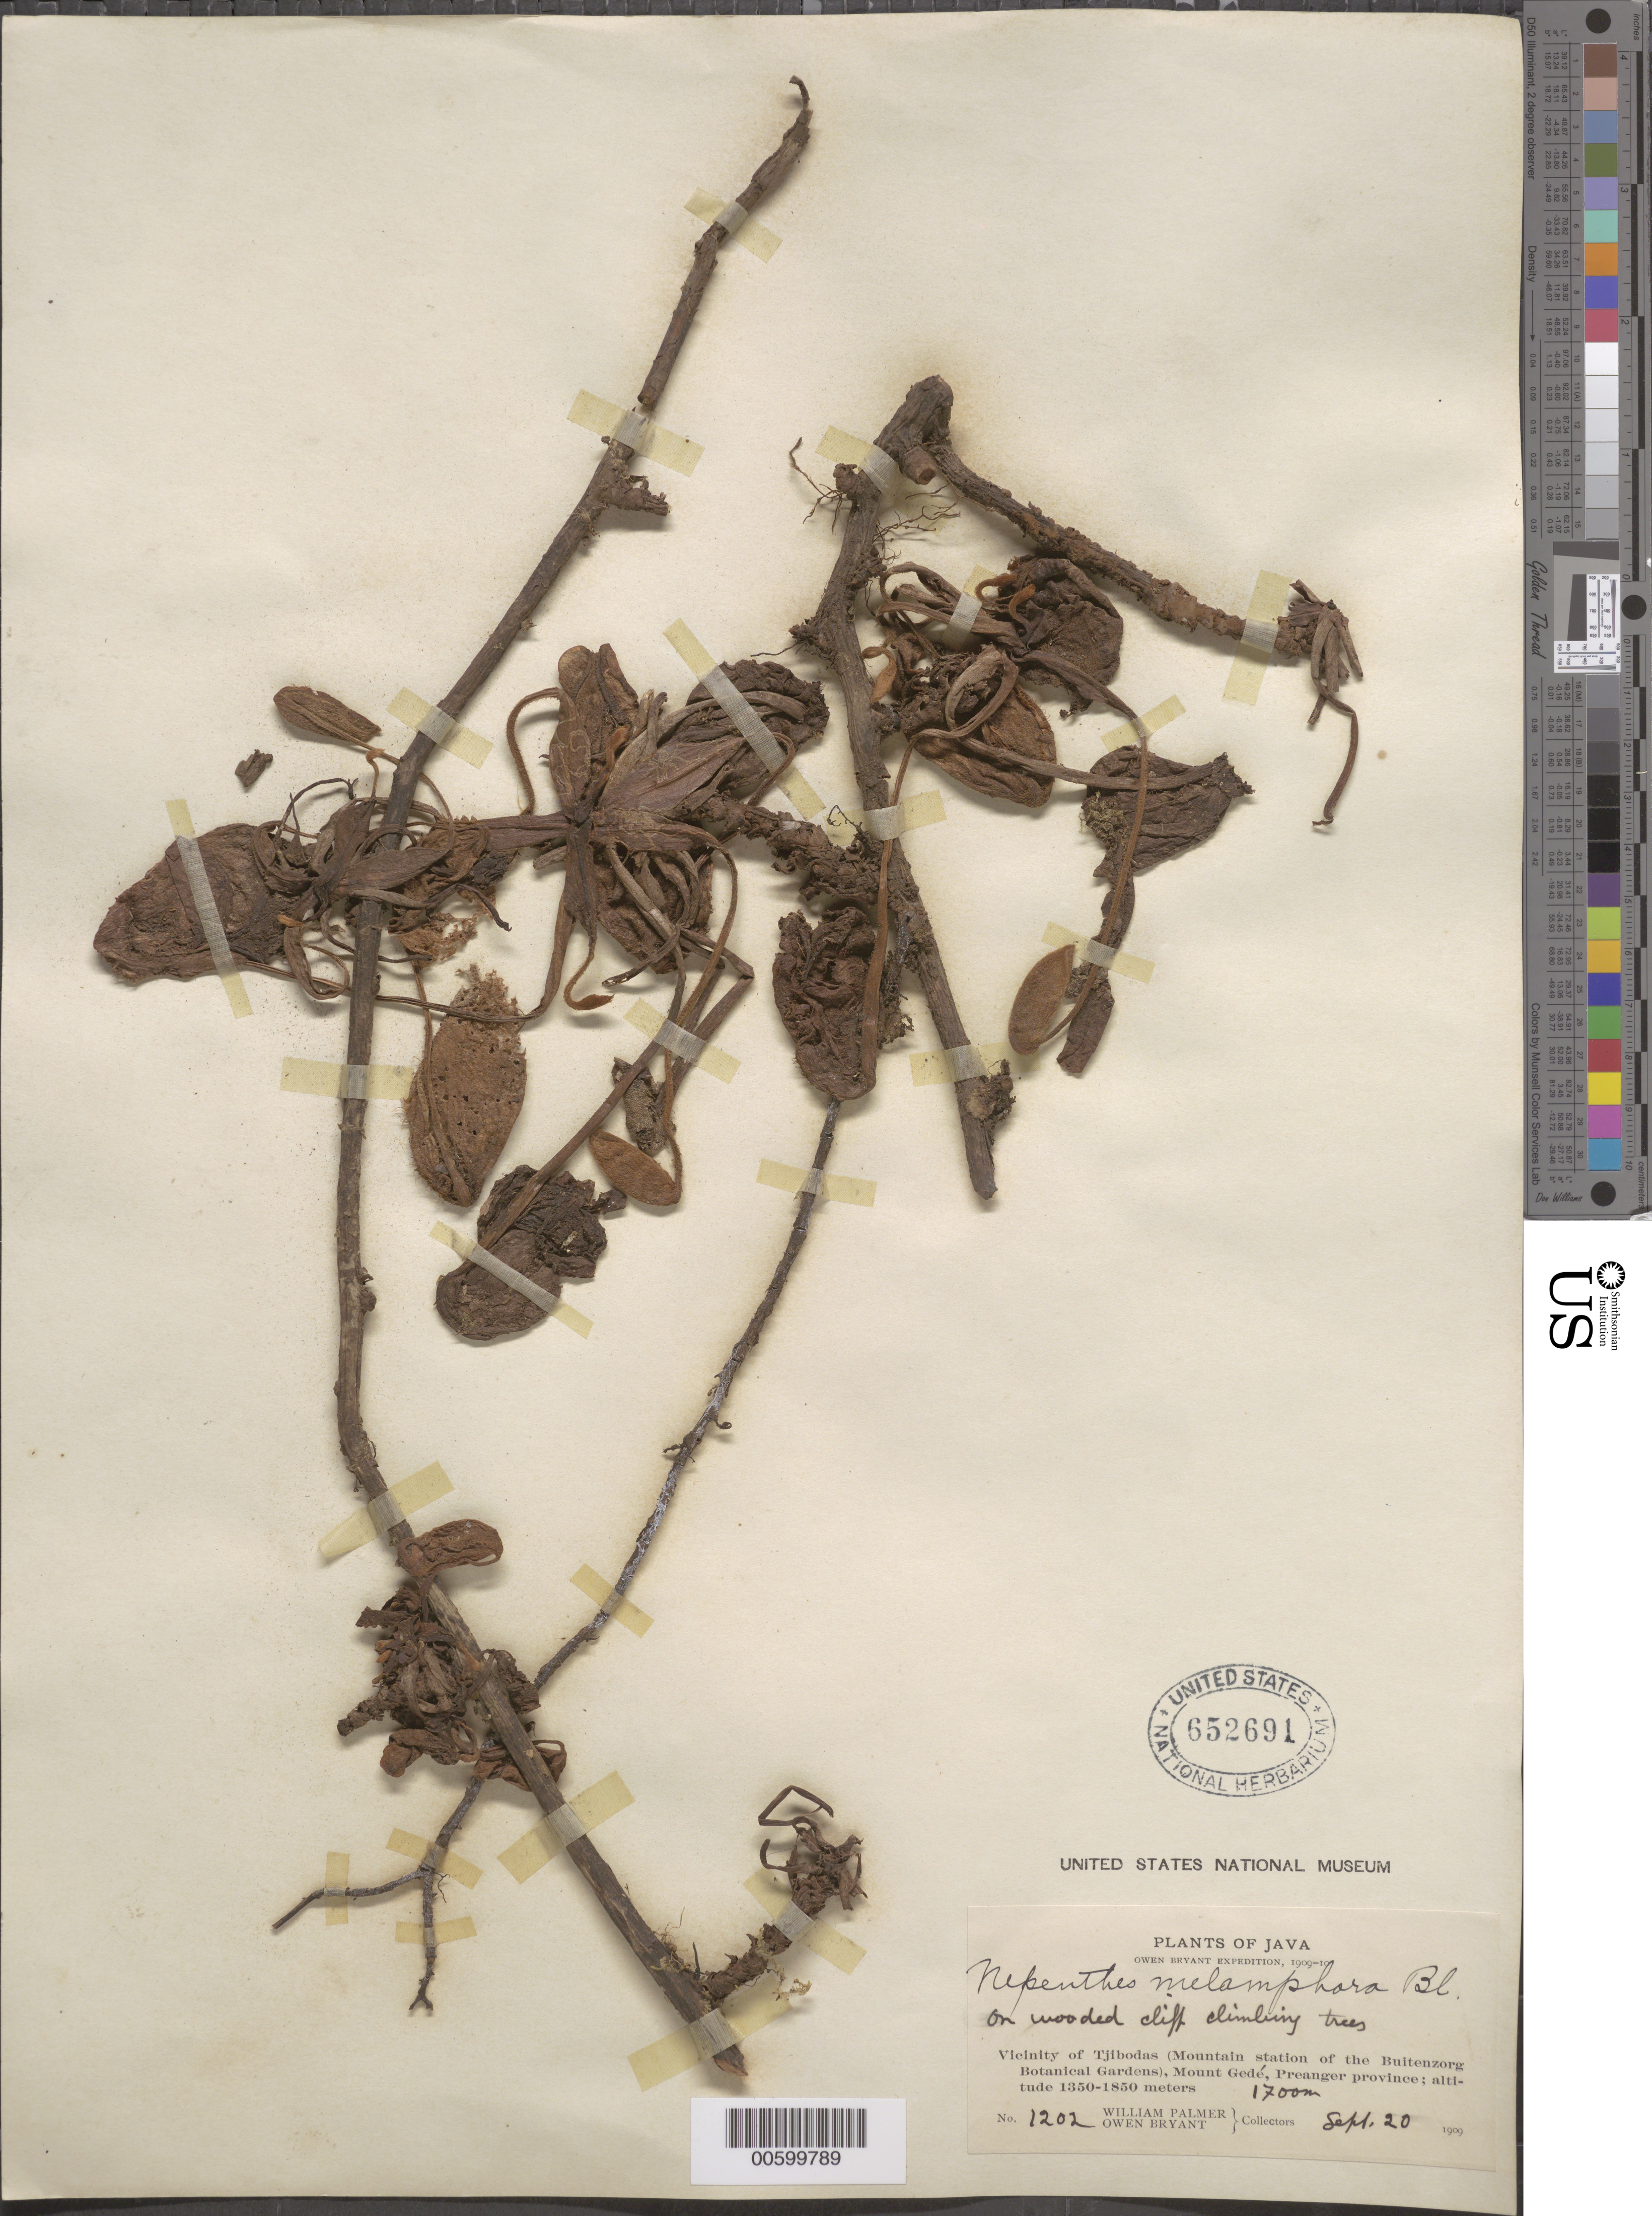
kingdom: Plantae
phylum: Tracheophyta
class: Magnoliopsida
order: Caryophyllales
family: Nepenthaceae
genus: Nepenthes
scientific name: Nepenthes gymnamphora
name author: Reinw. ex Nees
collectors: W. Palmer & O. Bryant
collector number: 1202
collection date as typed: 20 Sep 1909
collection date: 1909-09-20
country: Malaysia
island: Borneo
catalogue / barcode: US 652691